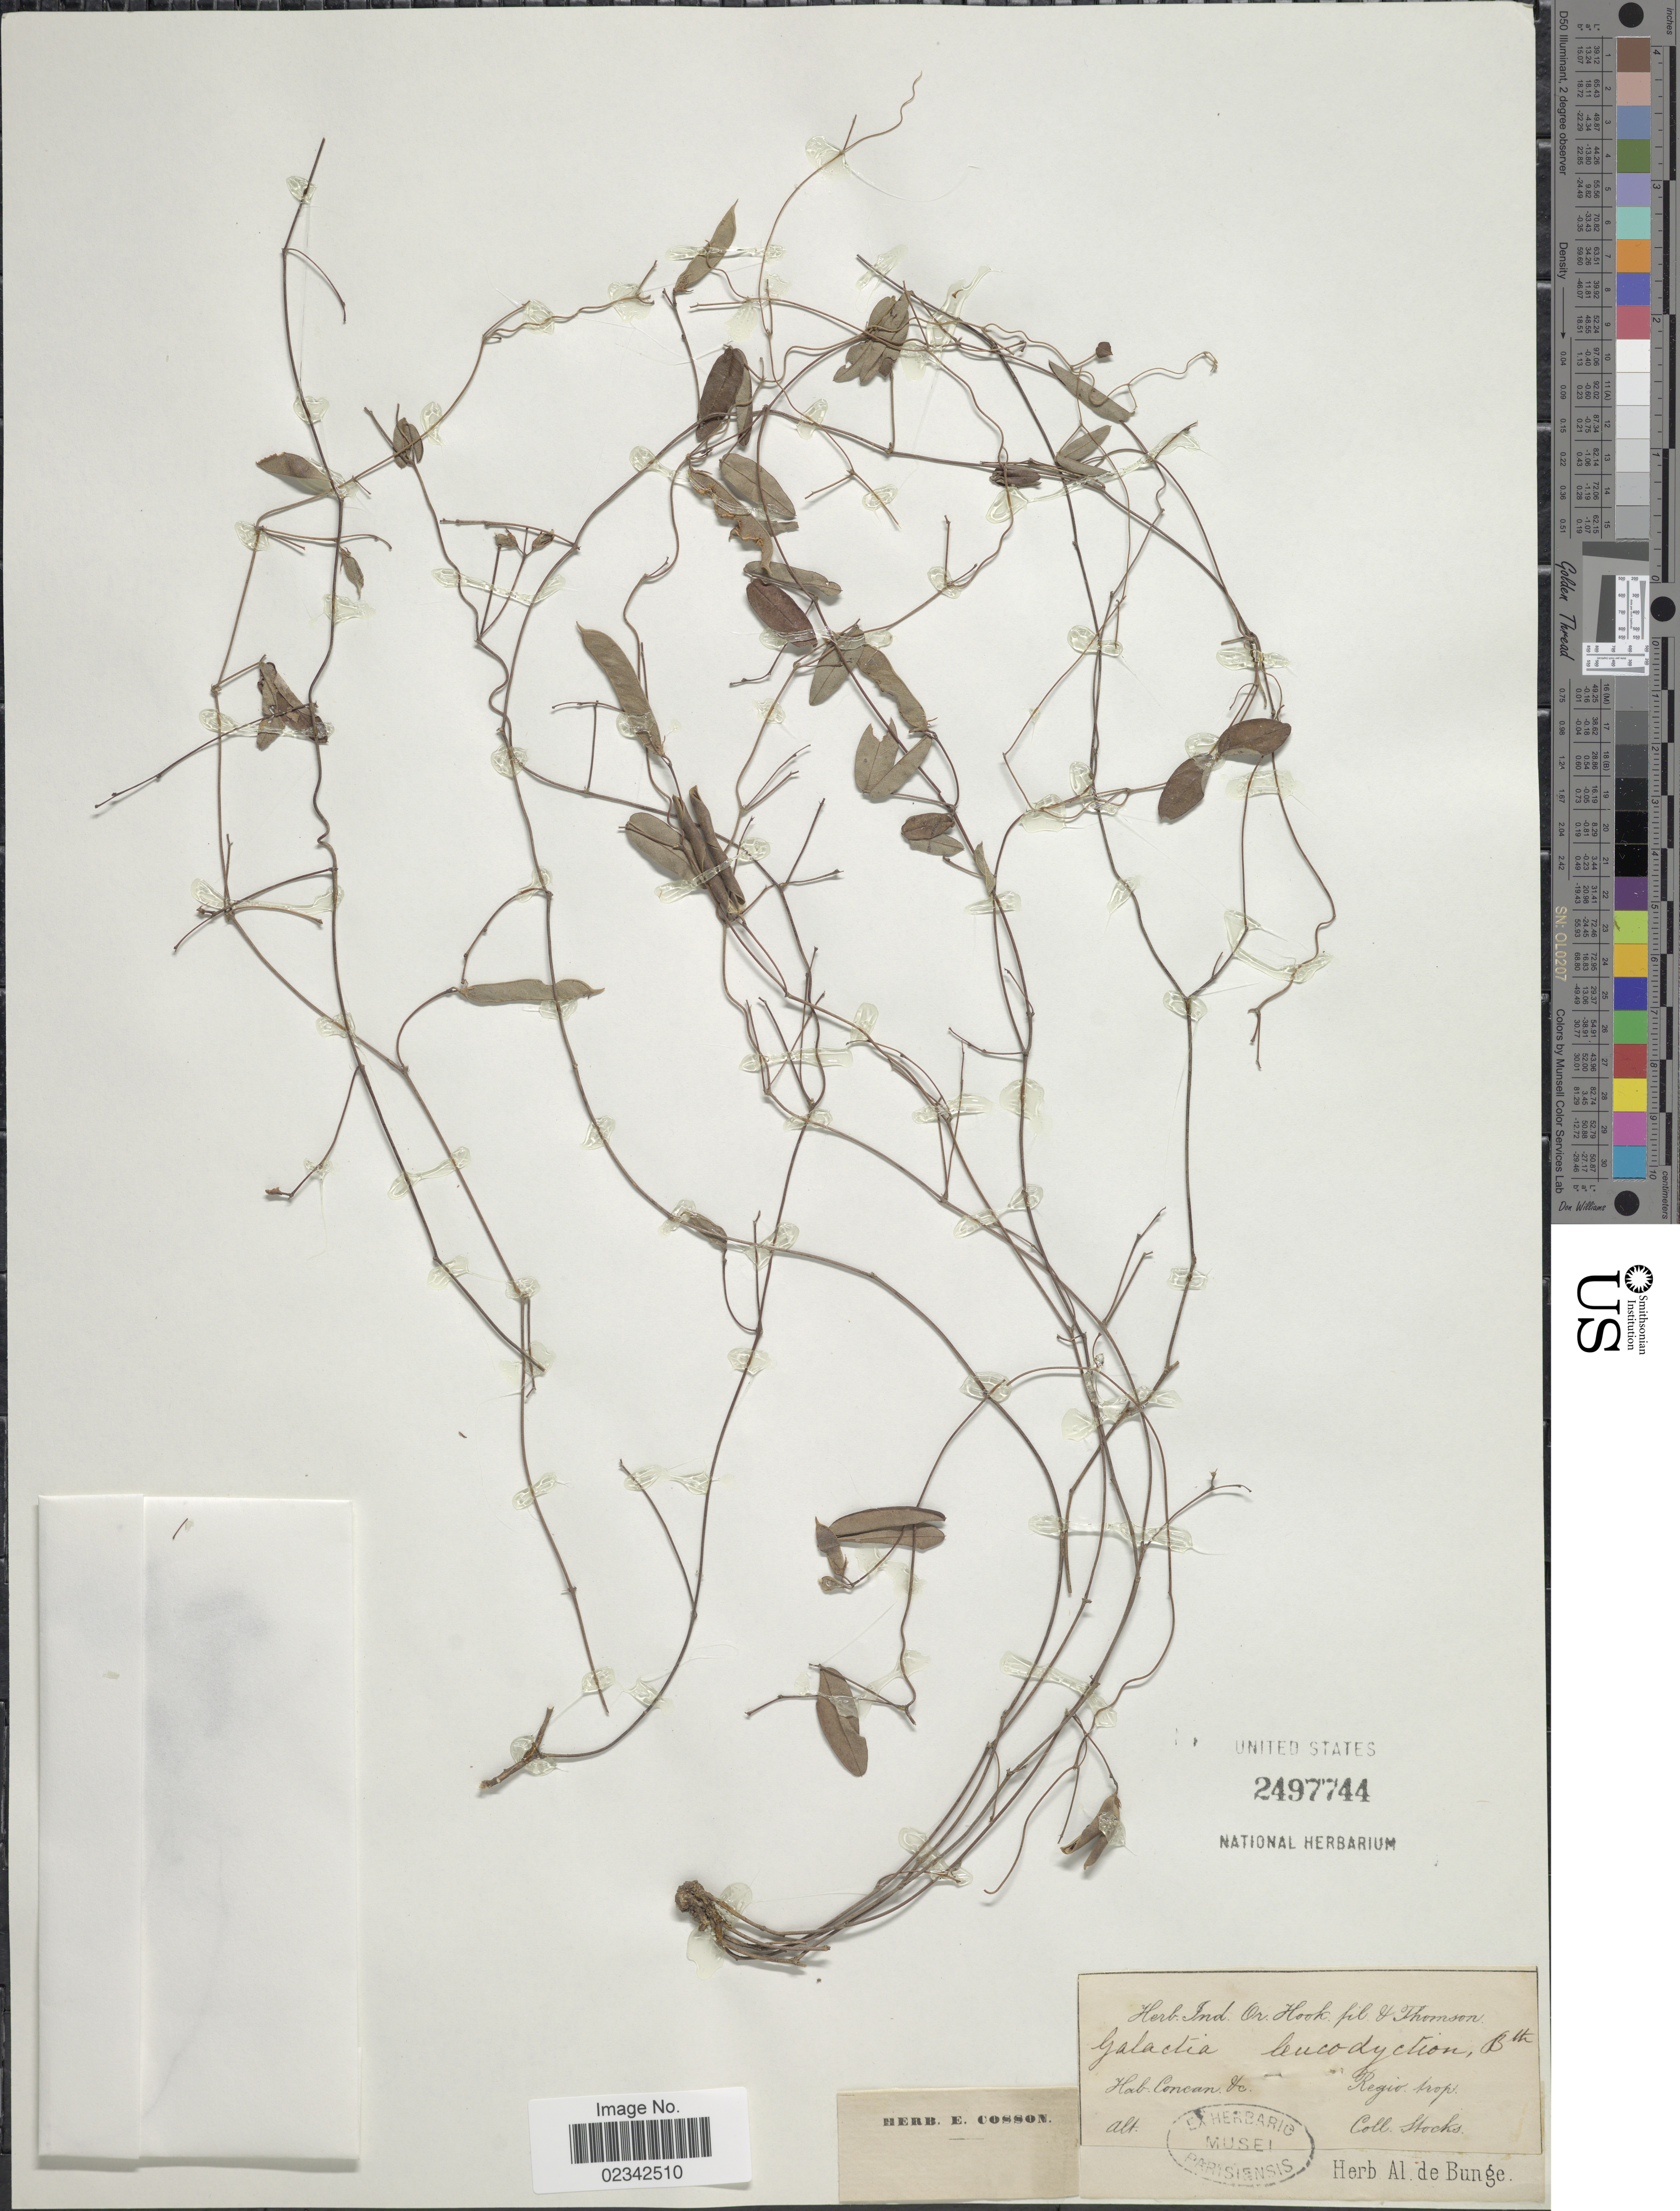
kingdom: Plantae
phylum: Tracheophyta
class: Magnoliopsida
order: Fabales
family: Fabaceae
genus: Galactia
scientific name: Galactia leucodictyon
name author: Benth.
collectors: Stocks, --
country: India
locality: Concan. &c. Regio. trop.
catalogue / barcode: US 2497744